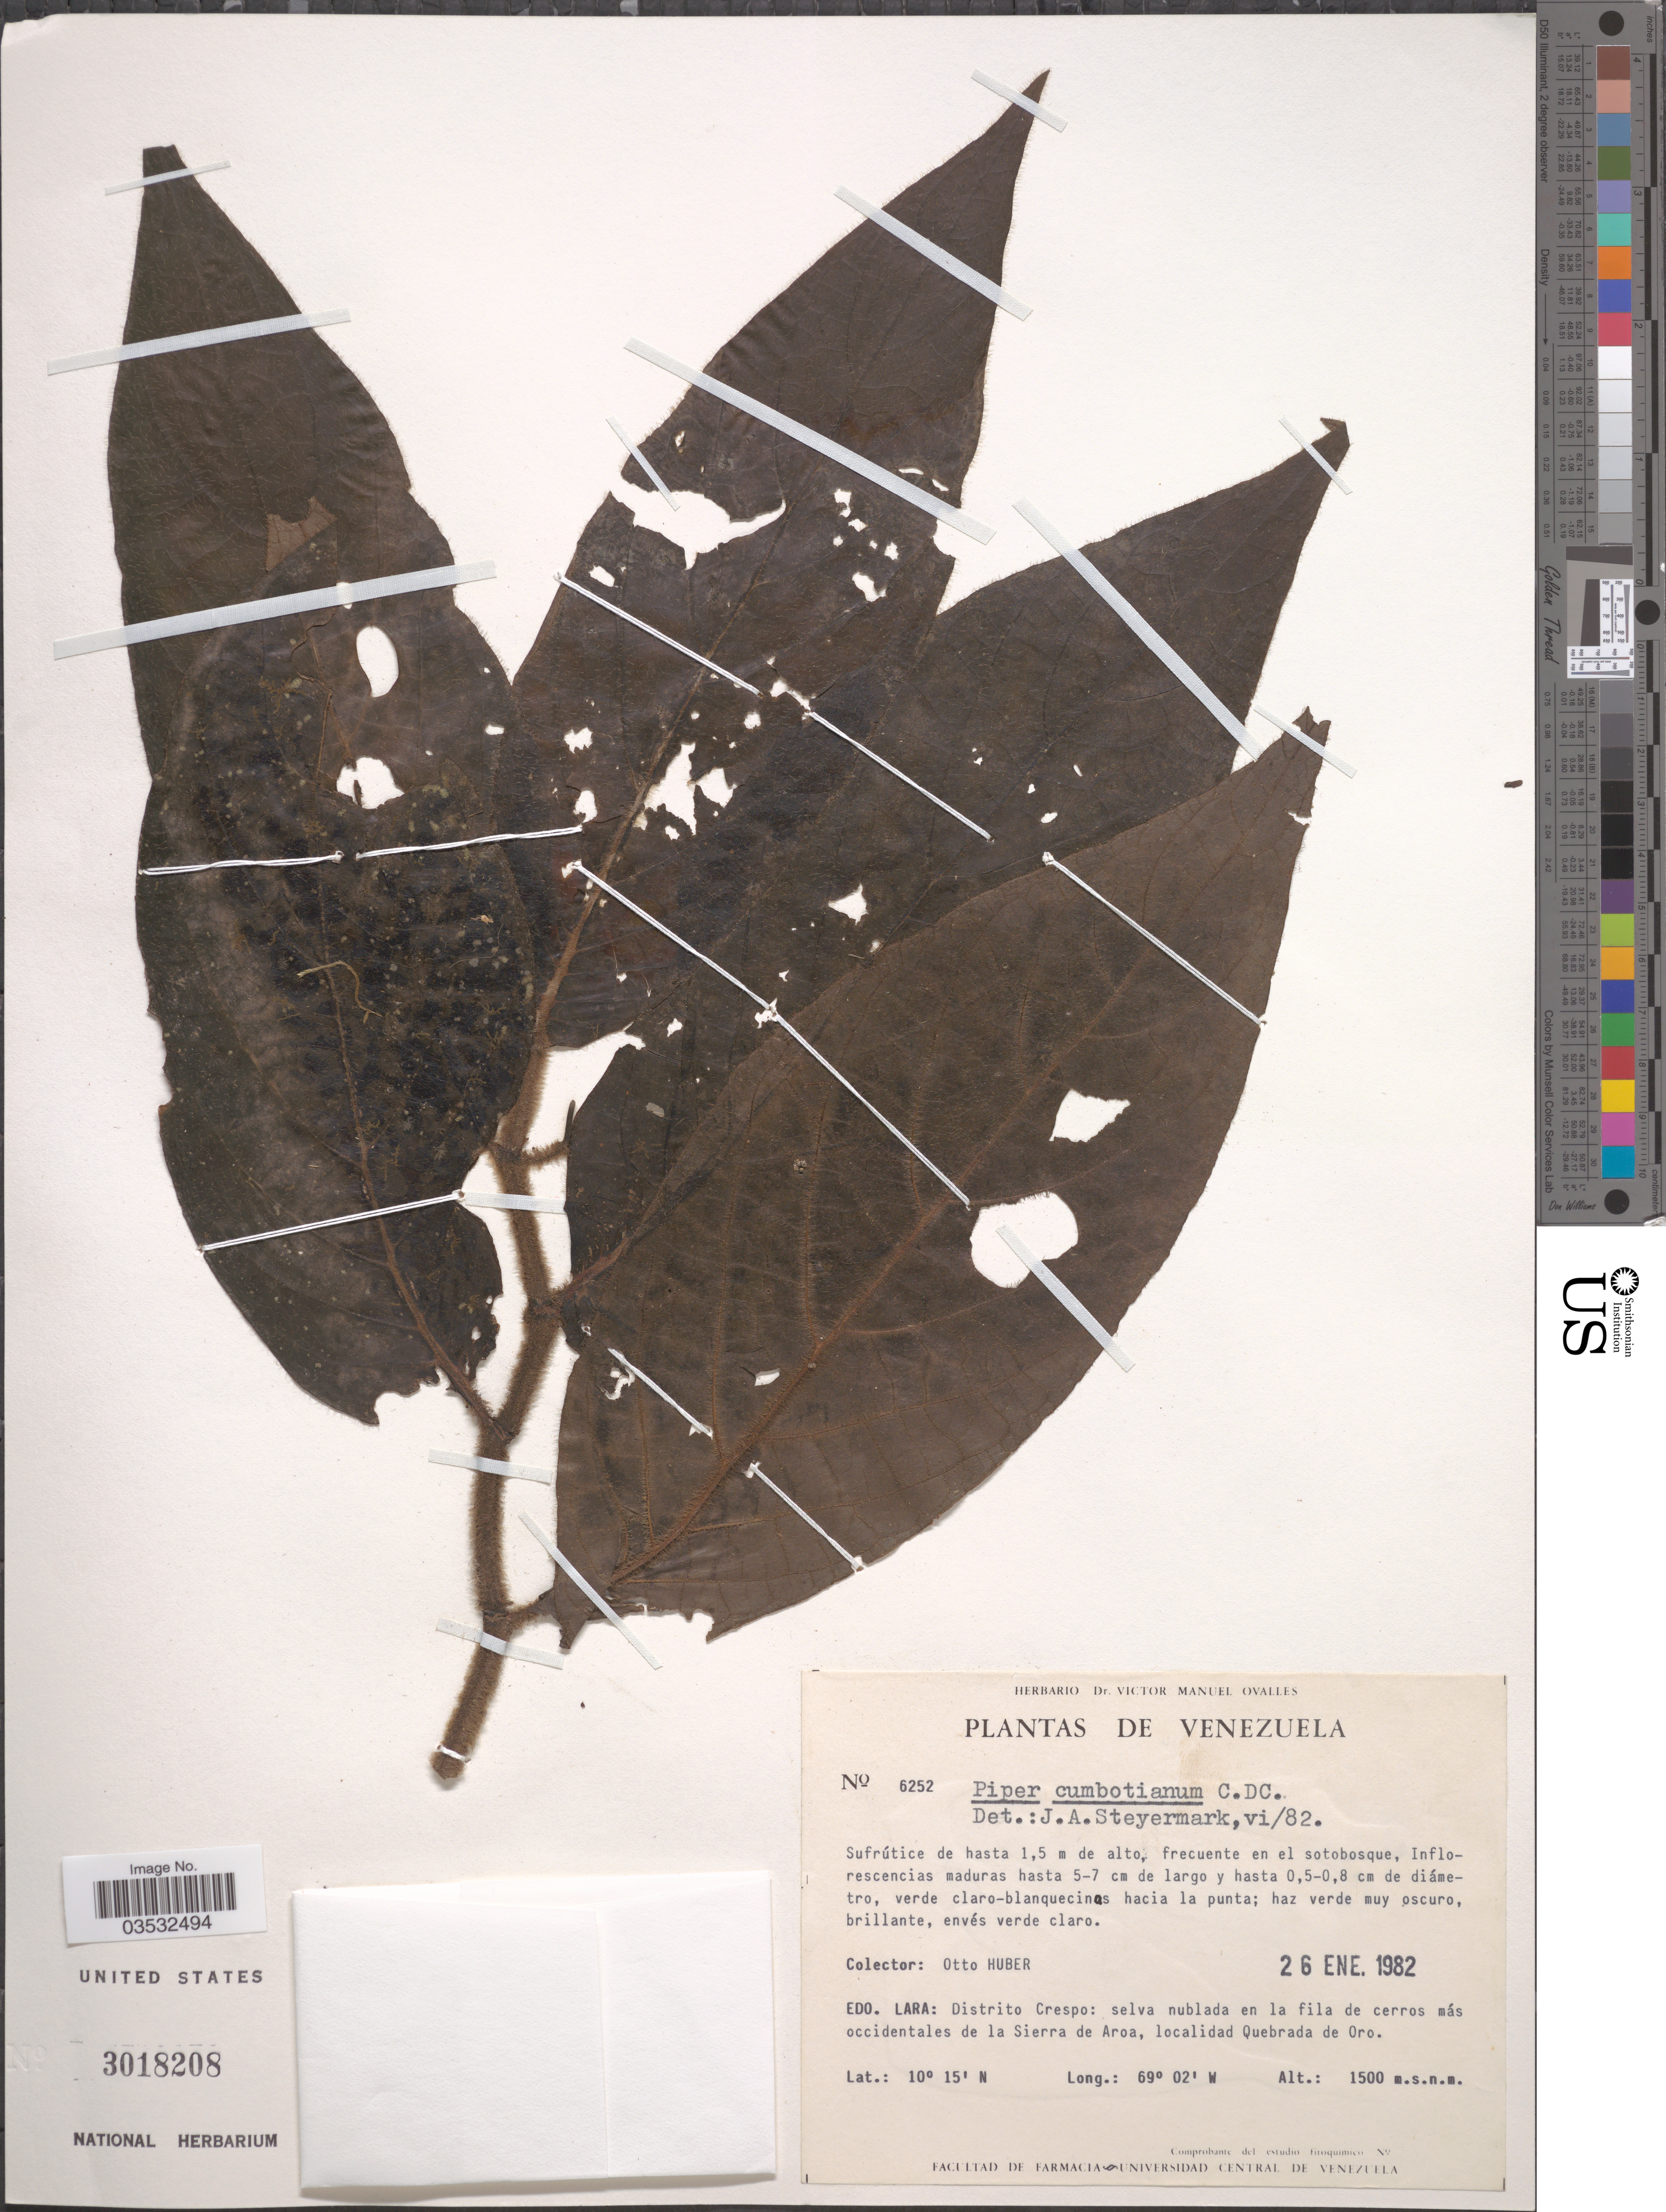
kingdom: Plantae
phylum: Tracheophyta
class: Magnoliopsida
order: Piperales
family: Piperaceae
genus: Piper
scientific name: Piper cumbotianum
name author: C. DC.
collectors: O. Huber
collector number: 6252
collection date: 1982-01-26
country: Venezuela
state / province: Lara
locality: Edo. Lara: Distrito Crespo: selva nublada en la fila de cerros más occidentales de la Sierra de Aroa, Quebrada de Oro.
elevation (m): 1500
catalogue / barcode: US 3018208